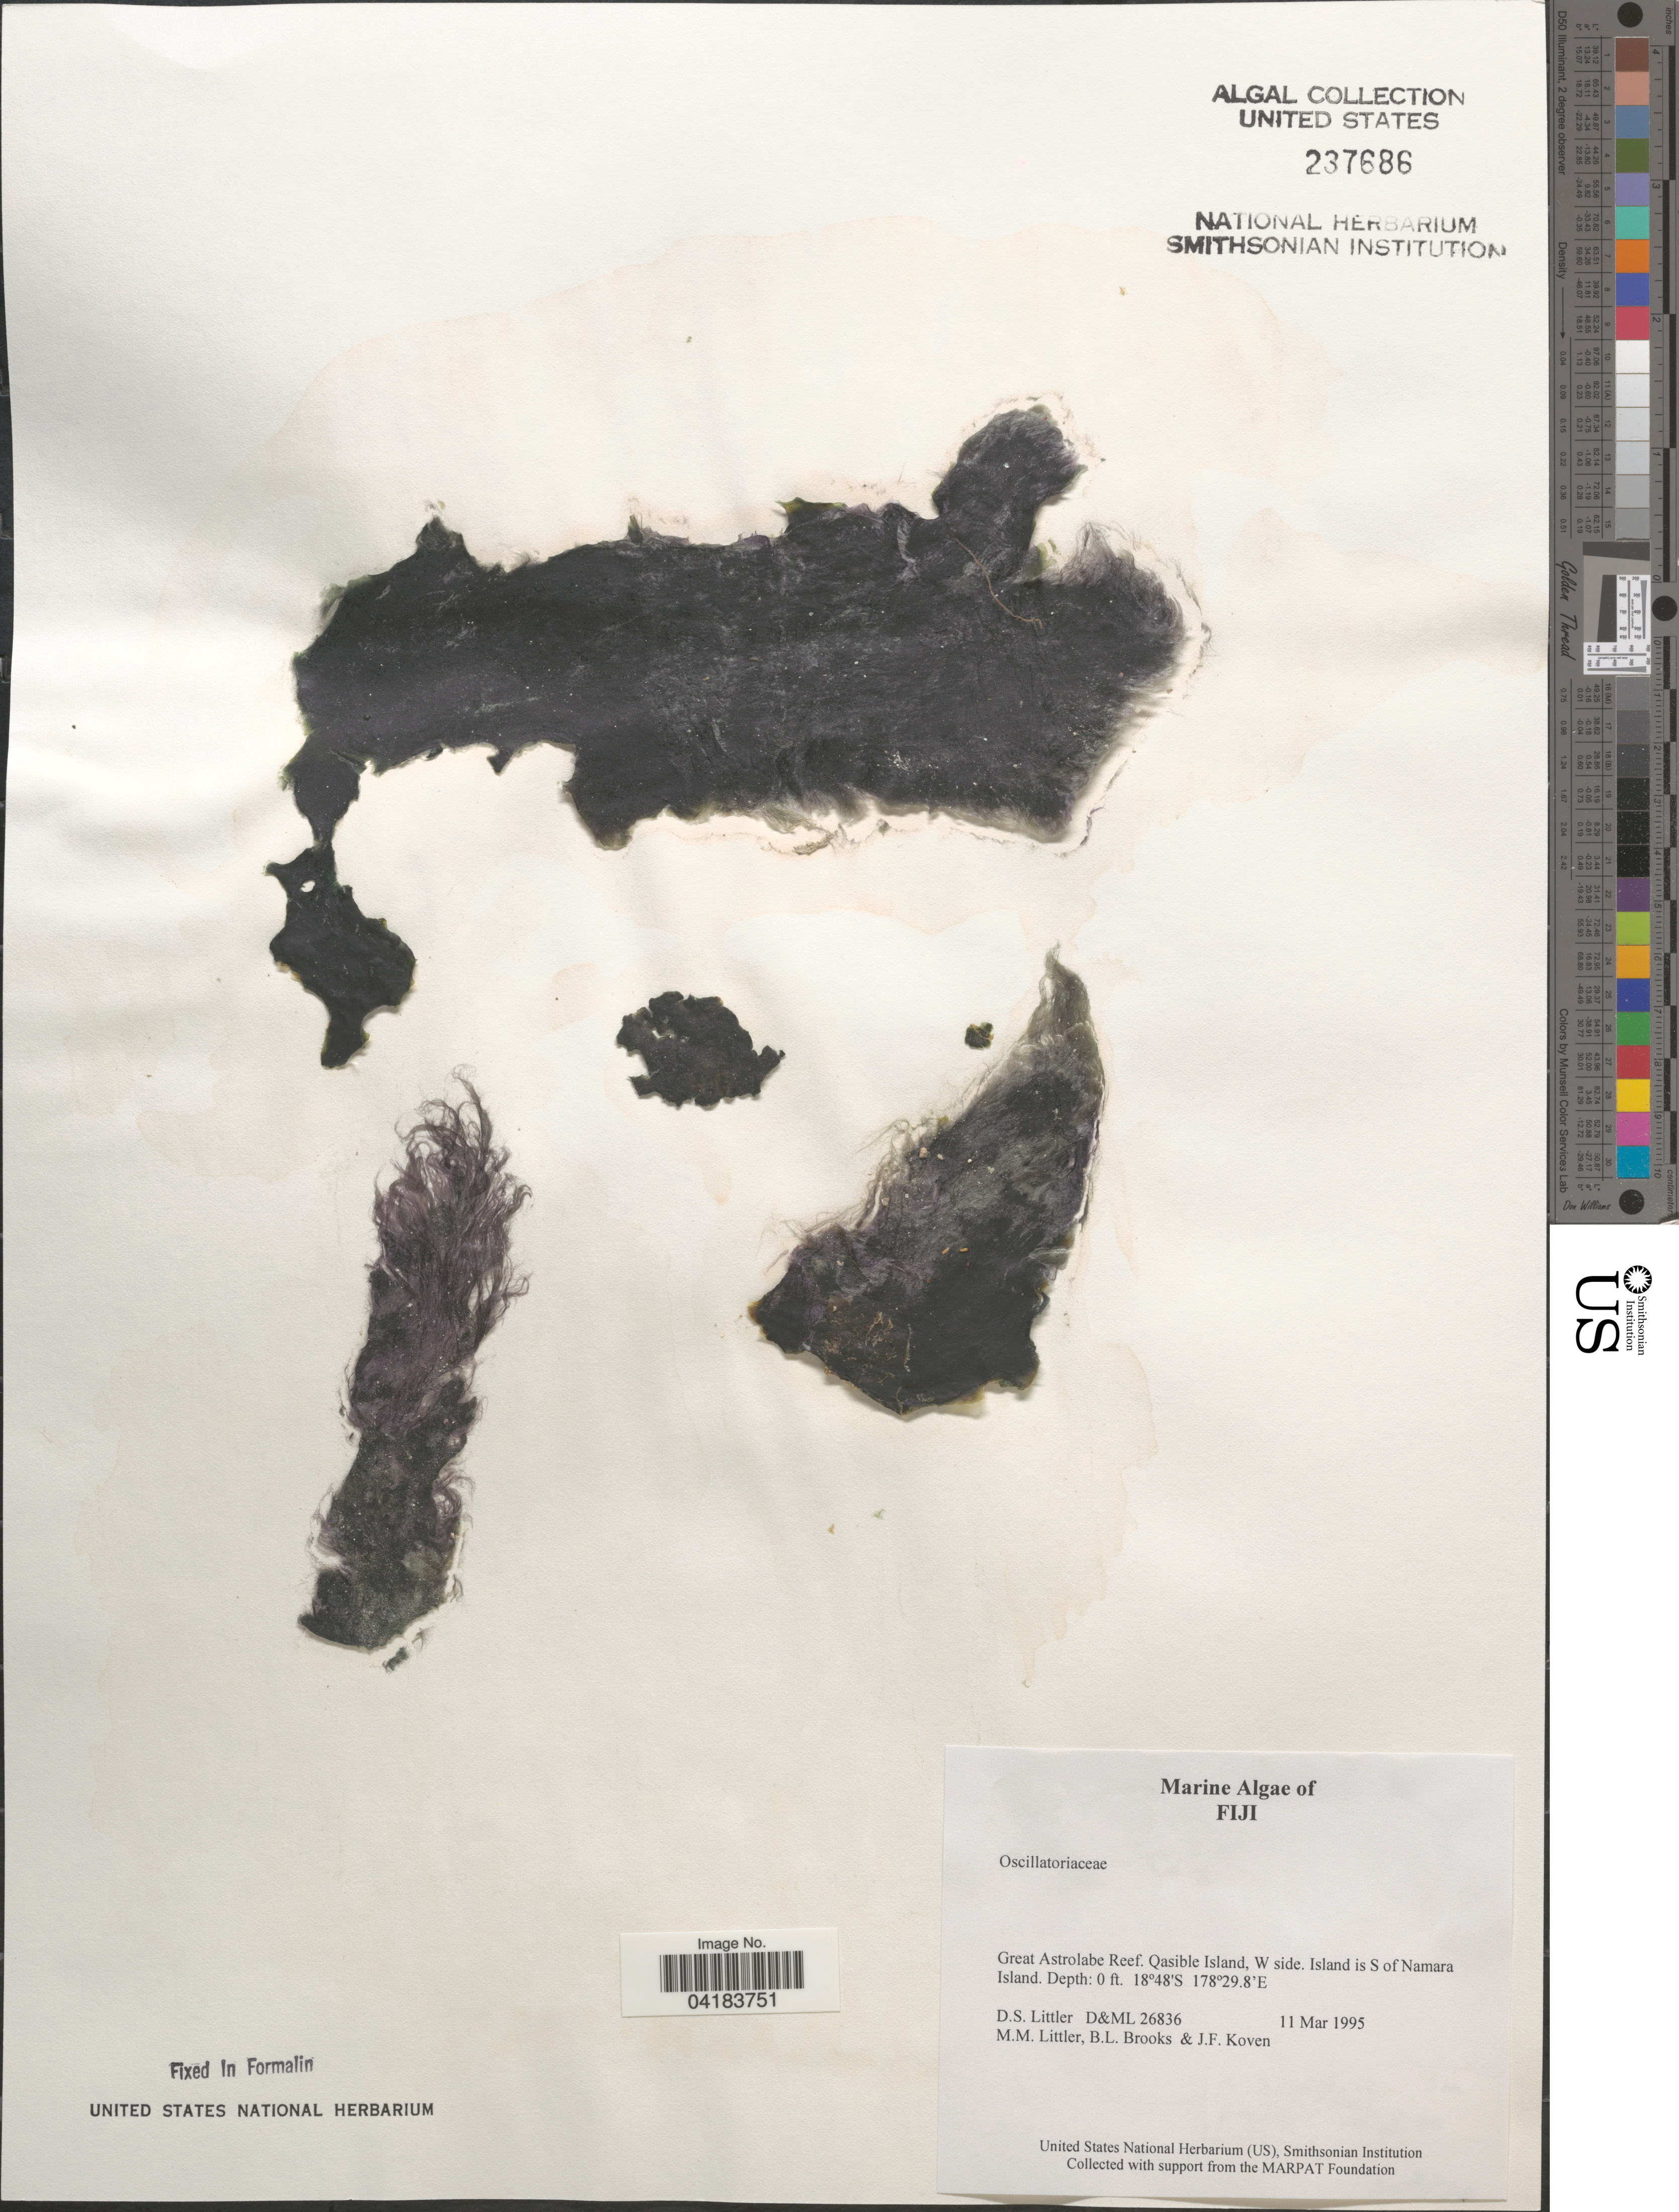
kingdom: Bacteria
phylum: Cyanobacteria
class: Cyanobacteriia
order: Cyanobacteriales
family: Oscillatoriaceae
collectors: D. S. Littler, B. Brooks & J. Koven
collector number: D&ML26836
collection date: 1995-03-11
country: Fiji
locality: Great Astrolabe Reef. Qasible Island, W side. Island is S of Namara Island.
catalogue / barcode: US 237686